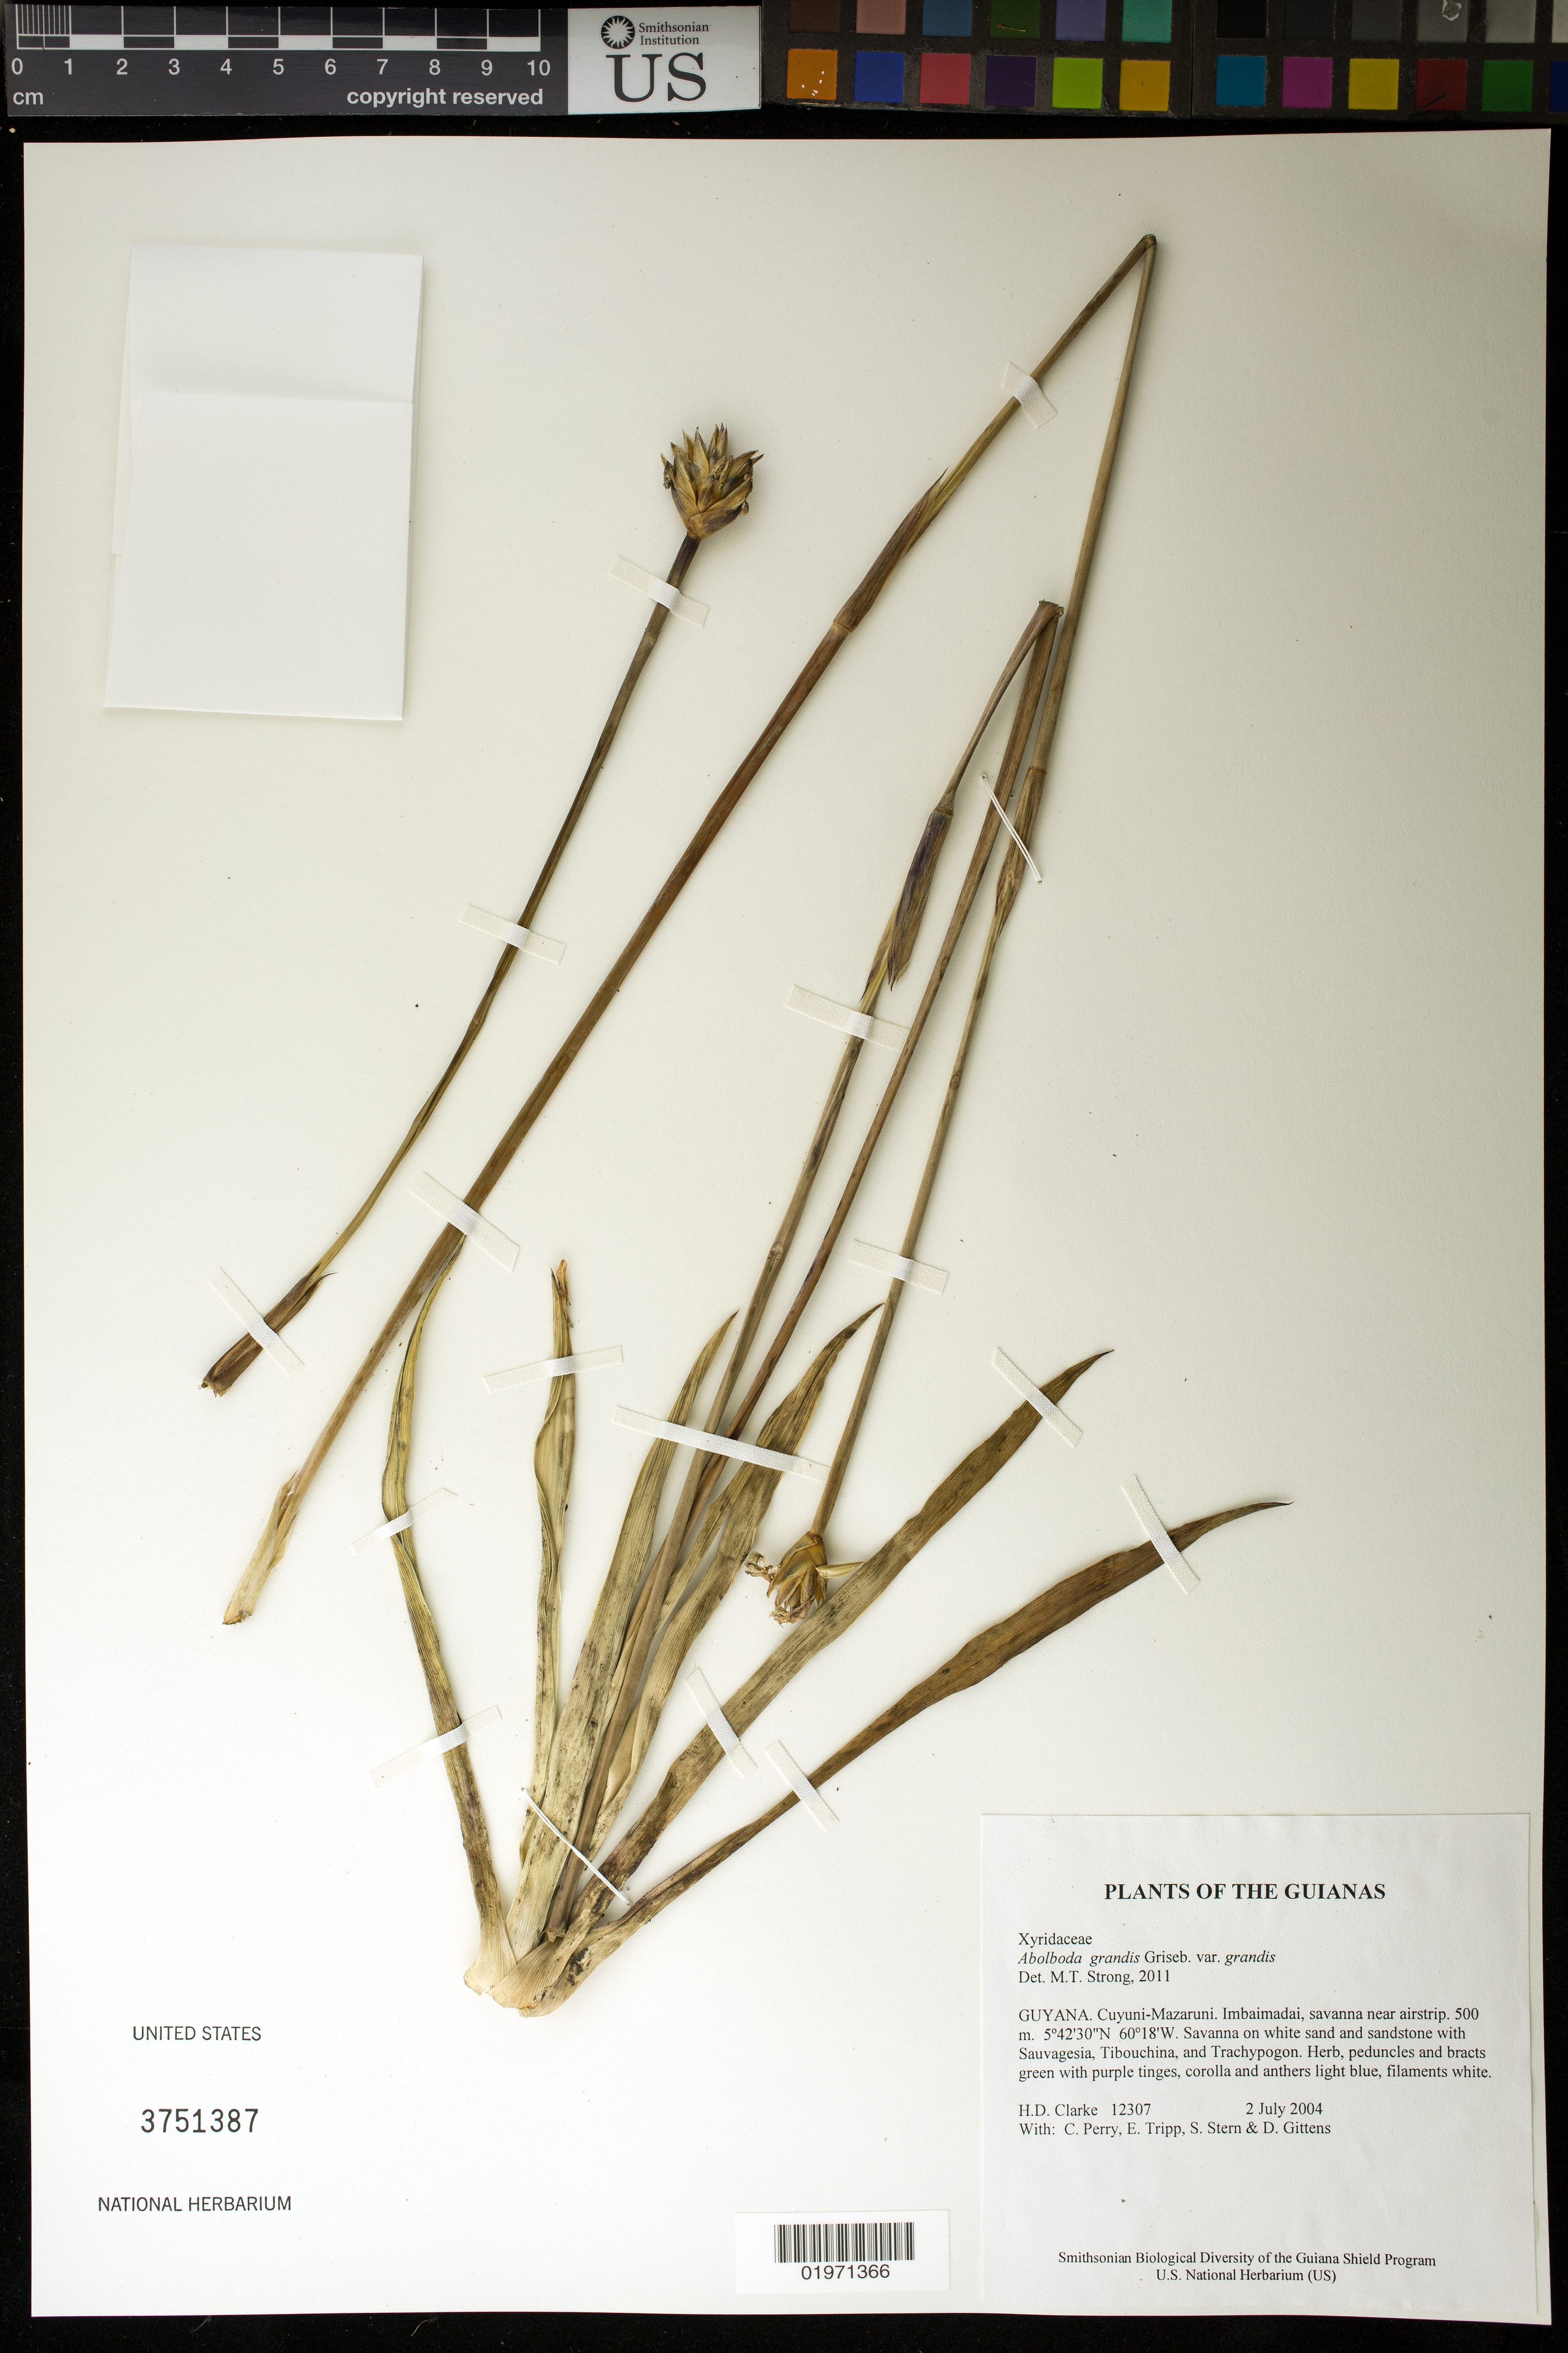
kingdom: Plantae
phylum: Tracheophyta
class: Liliopsida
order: Poales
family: Xyridaceae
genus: Abolboda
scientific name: Abolboda grandis var. grandis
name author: Griseb.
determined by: Strong, M. T., (US), Smithsonian Institution - National Museum of Natural History (UNITED STATES)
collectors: H. D. Clarke, C. Perry, E. Tripp, S. R. Stern & D. Gittens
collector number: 12307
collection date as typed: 2 July 2004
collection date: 2004-07-02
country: Guyana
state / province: Cuyuni-Mazaruni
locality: Imbaimadai, savanna near airstrip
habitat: Savanna on white sand and sandstone with Sauvagesia, Tibouchina, and Trachypogon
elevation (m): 500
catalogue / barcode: US 3751387